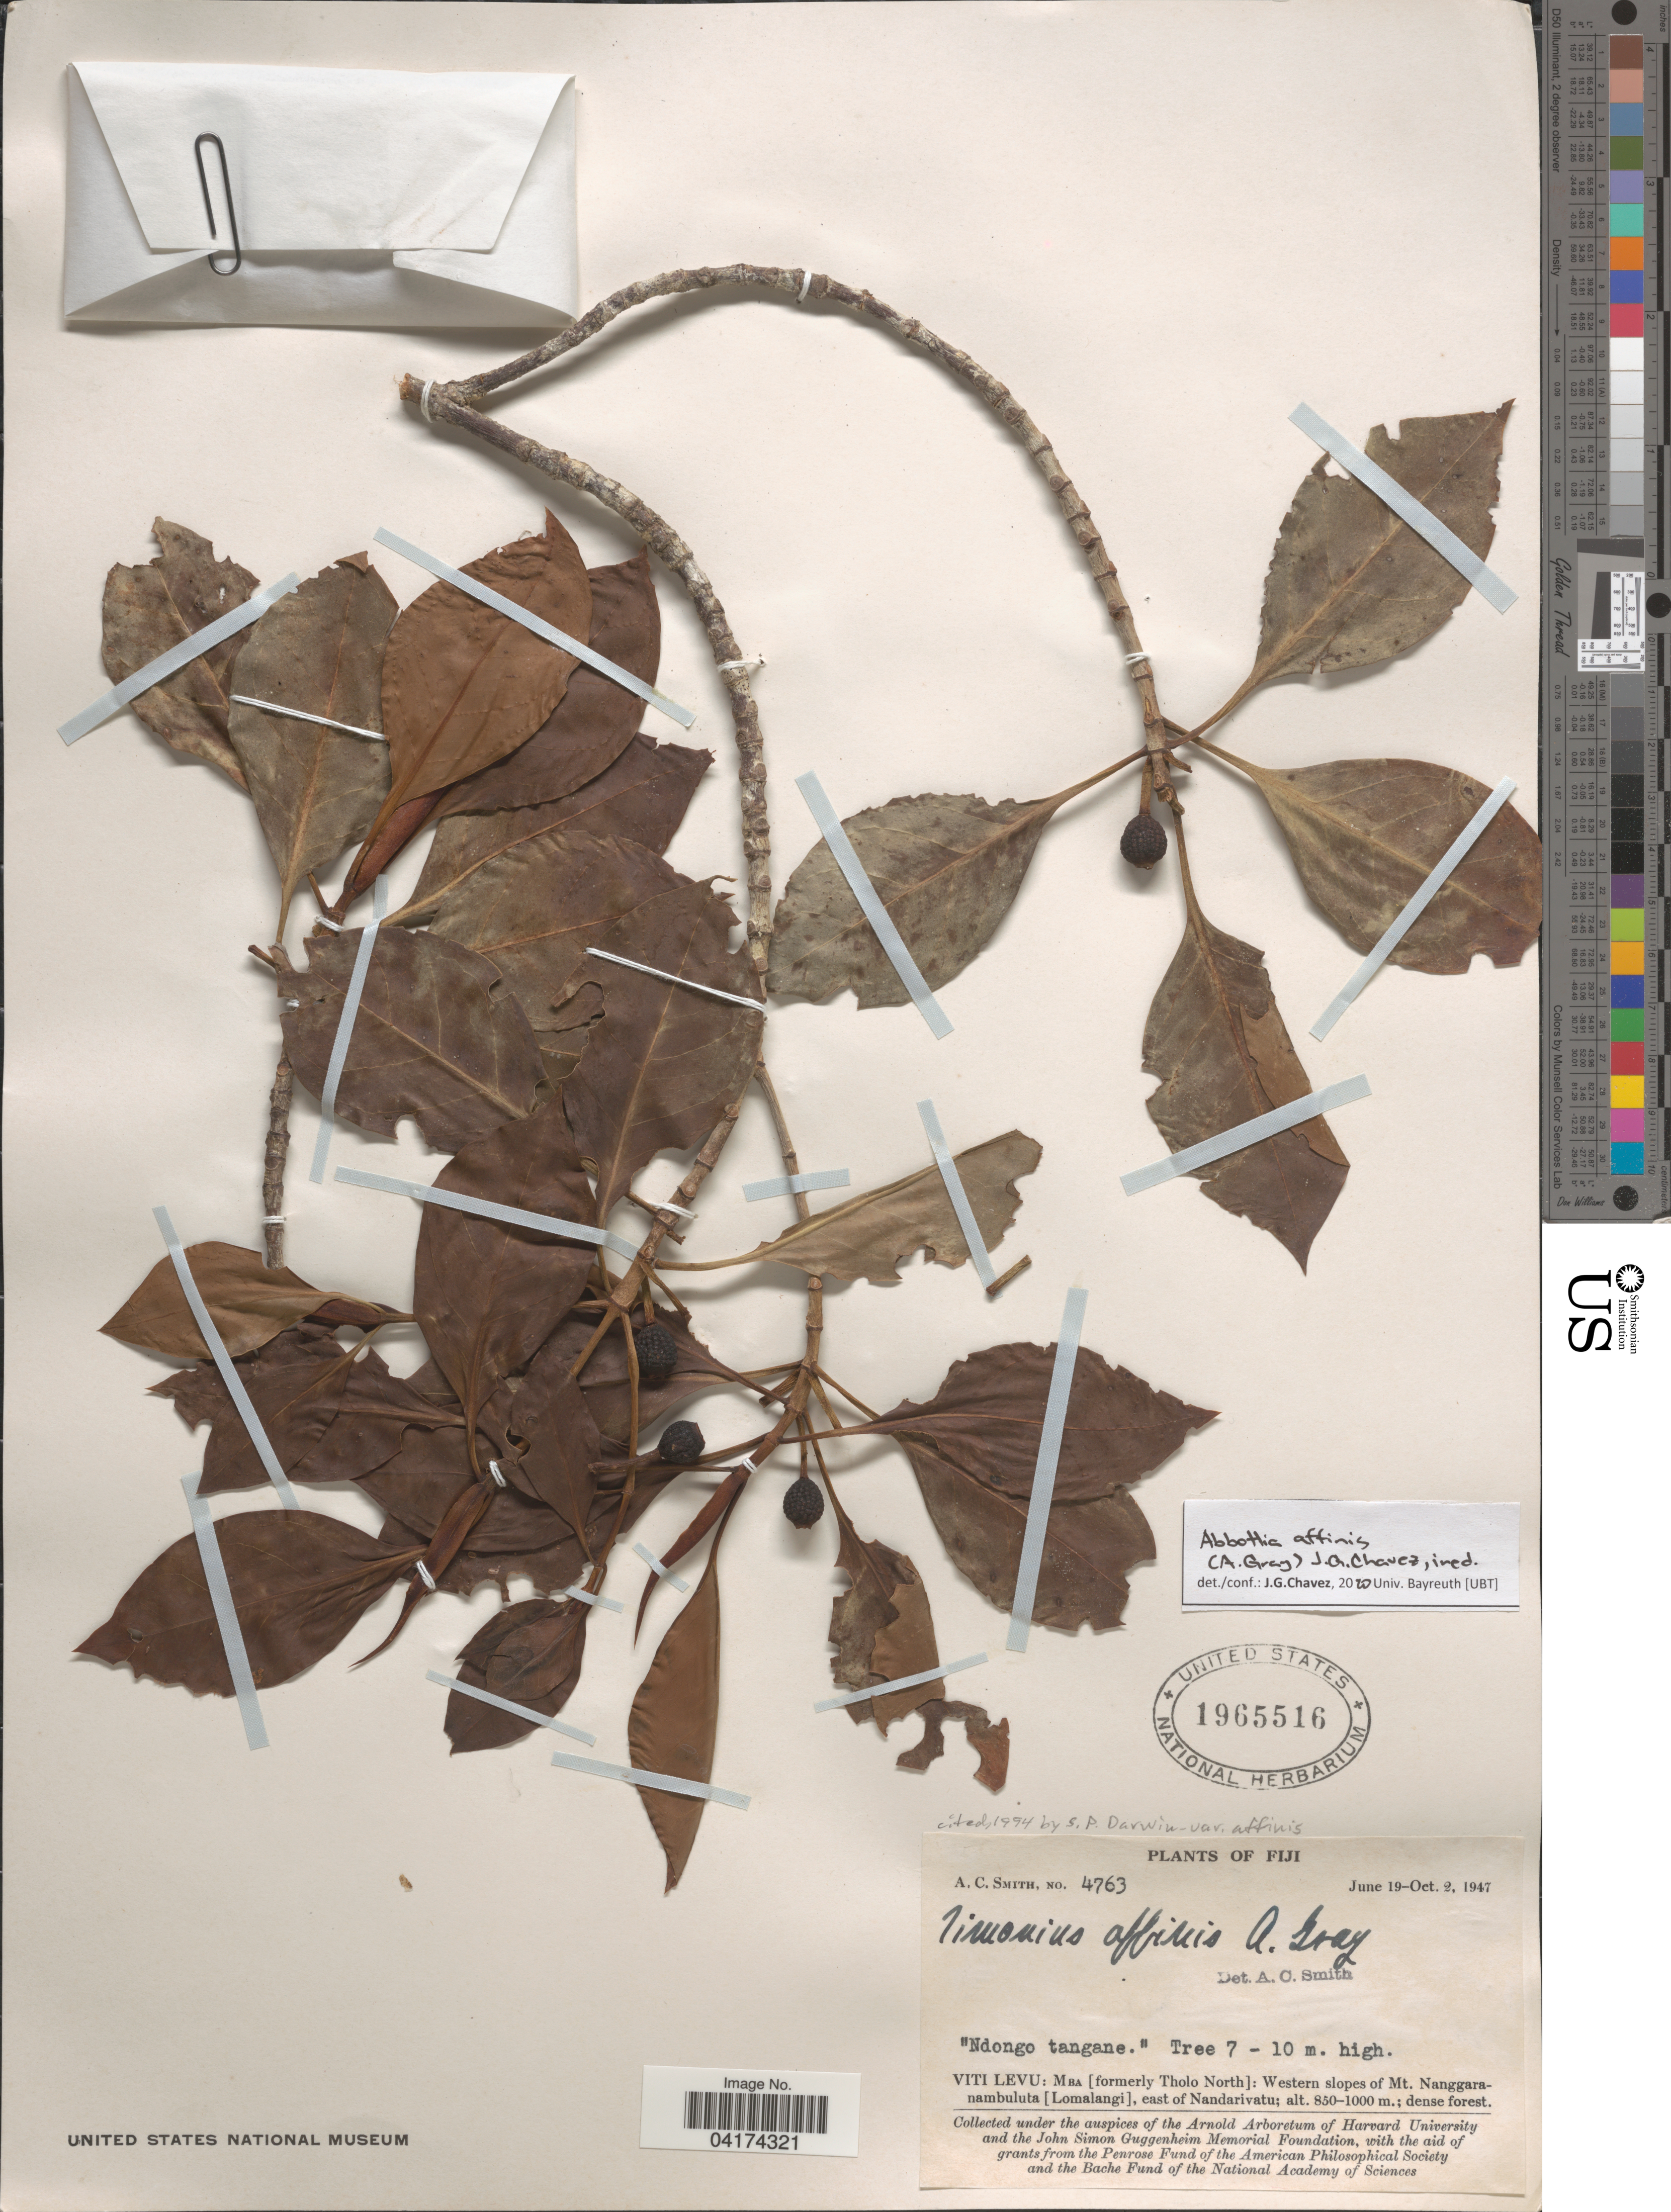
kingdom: Plantae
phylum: Tracheophyta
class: Magnoliopsida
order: Gentianales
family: Rubiaceae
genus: Abbottia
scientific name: Abbottia affinis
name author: (A. Gray) S.P. Darwin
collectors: A. C. Smith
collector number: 4763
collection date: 1947-06-19/1947-10-02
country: Fiji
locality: Viti Levu: Mba [formerly Tholo North]: Western slopes of Mt. Nanggaranambuluta [Lomalangi], east of Nandarivatu.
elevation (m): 850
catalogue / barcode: US 1965516